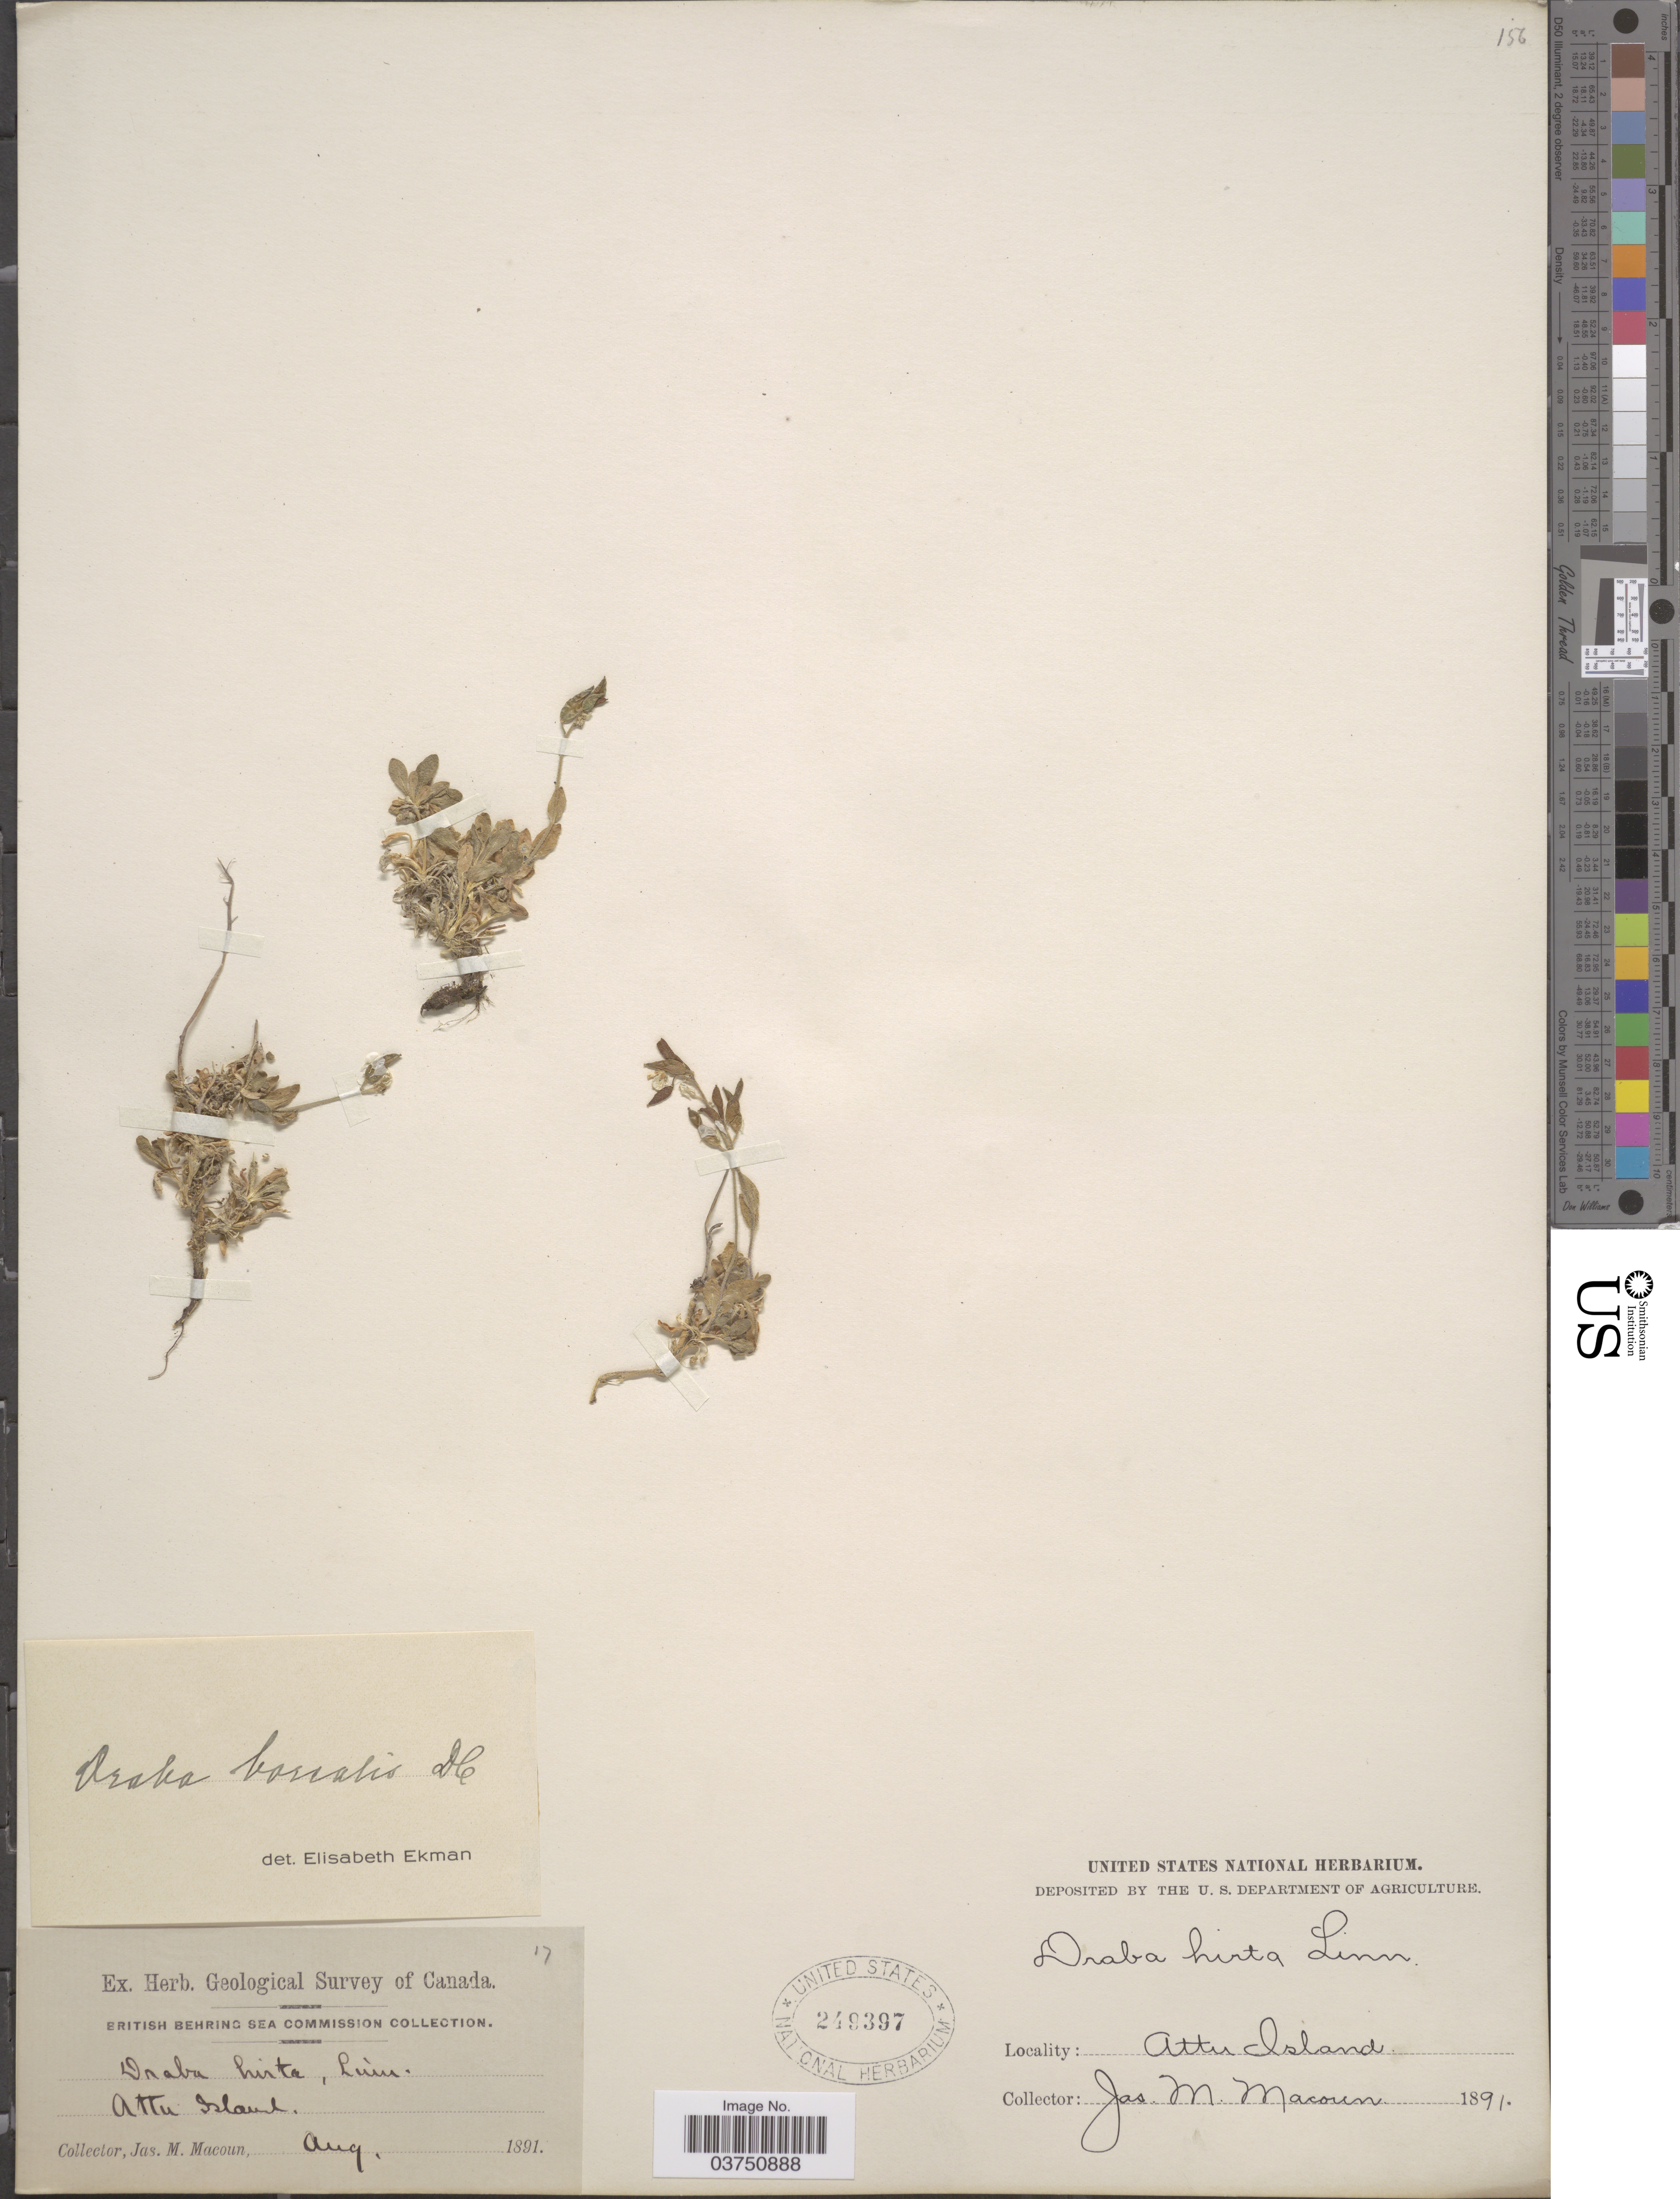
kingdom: Plantae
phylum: Tracheophyta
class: Magnoliopsida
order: Brassicales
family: Brassicaceae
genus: Draba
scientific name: Draba borealis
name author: DC.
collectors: J. M. Macoun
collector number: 17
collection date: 1891-08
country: United States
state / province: Alaska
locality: Attu Island.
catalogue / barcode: US 249397